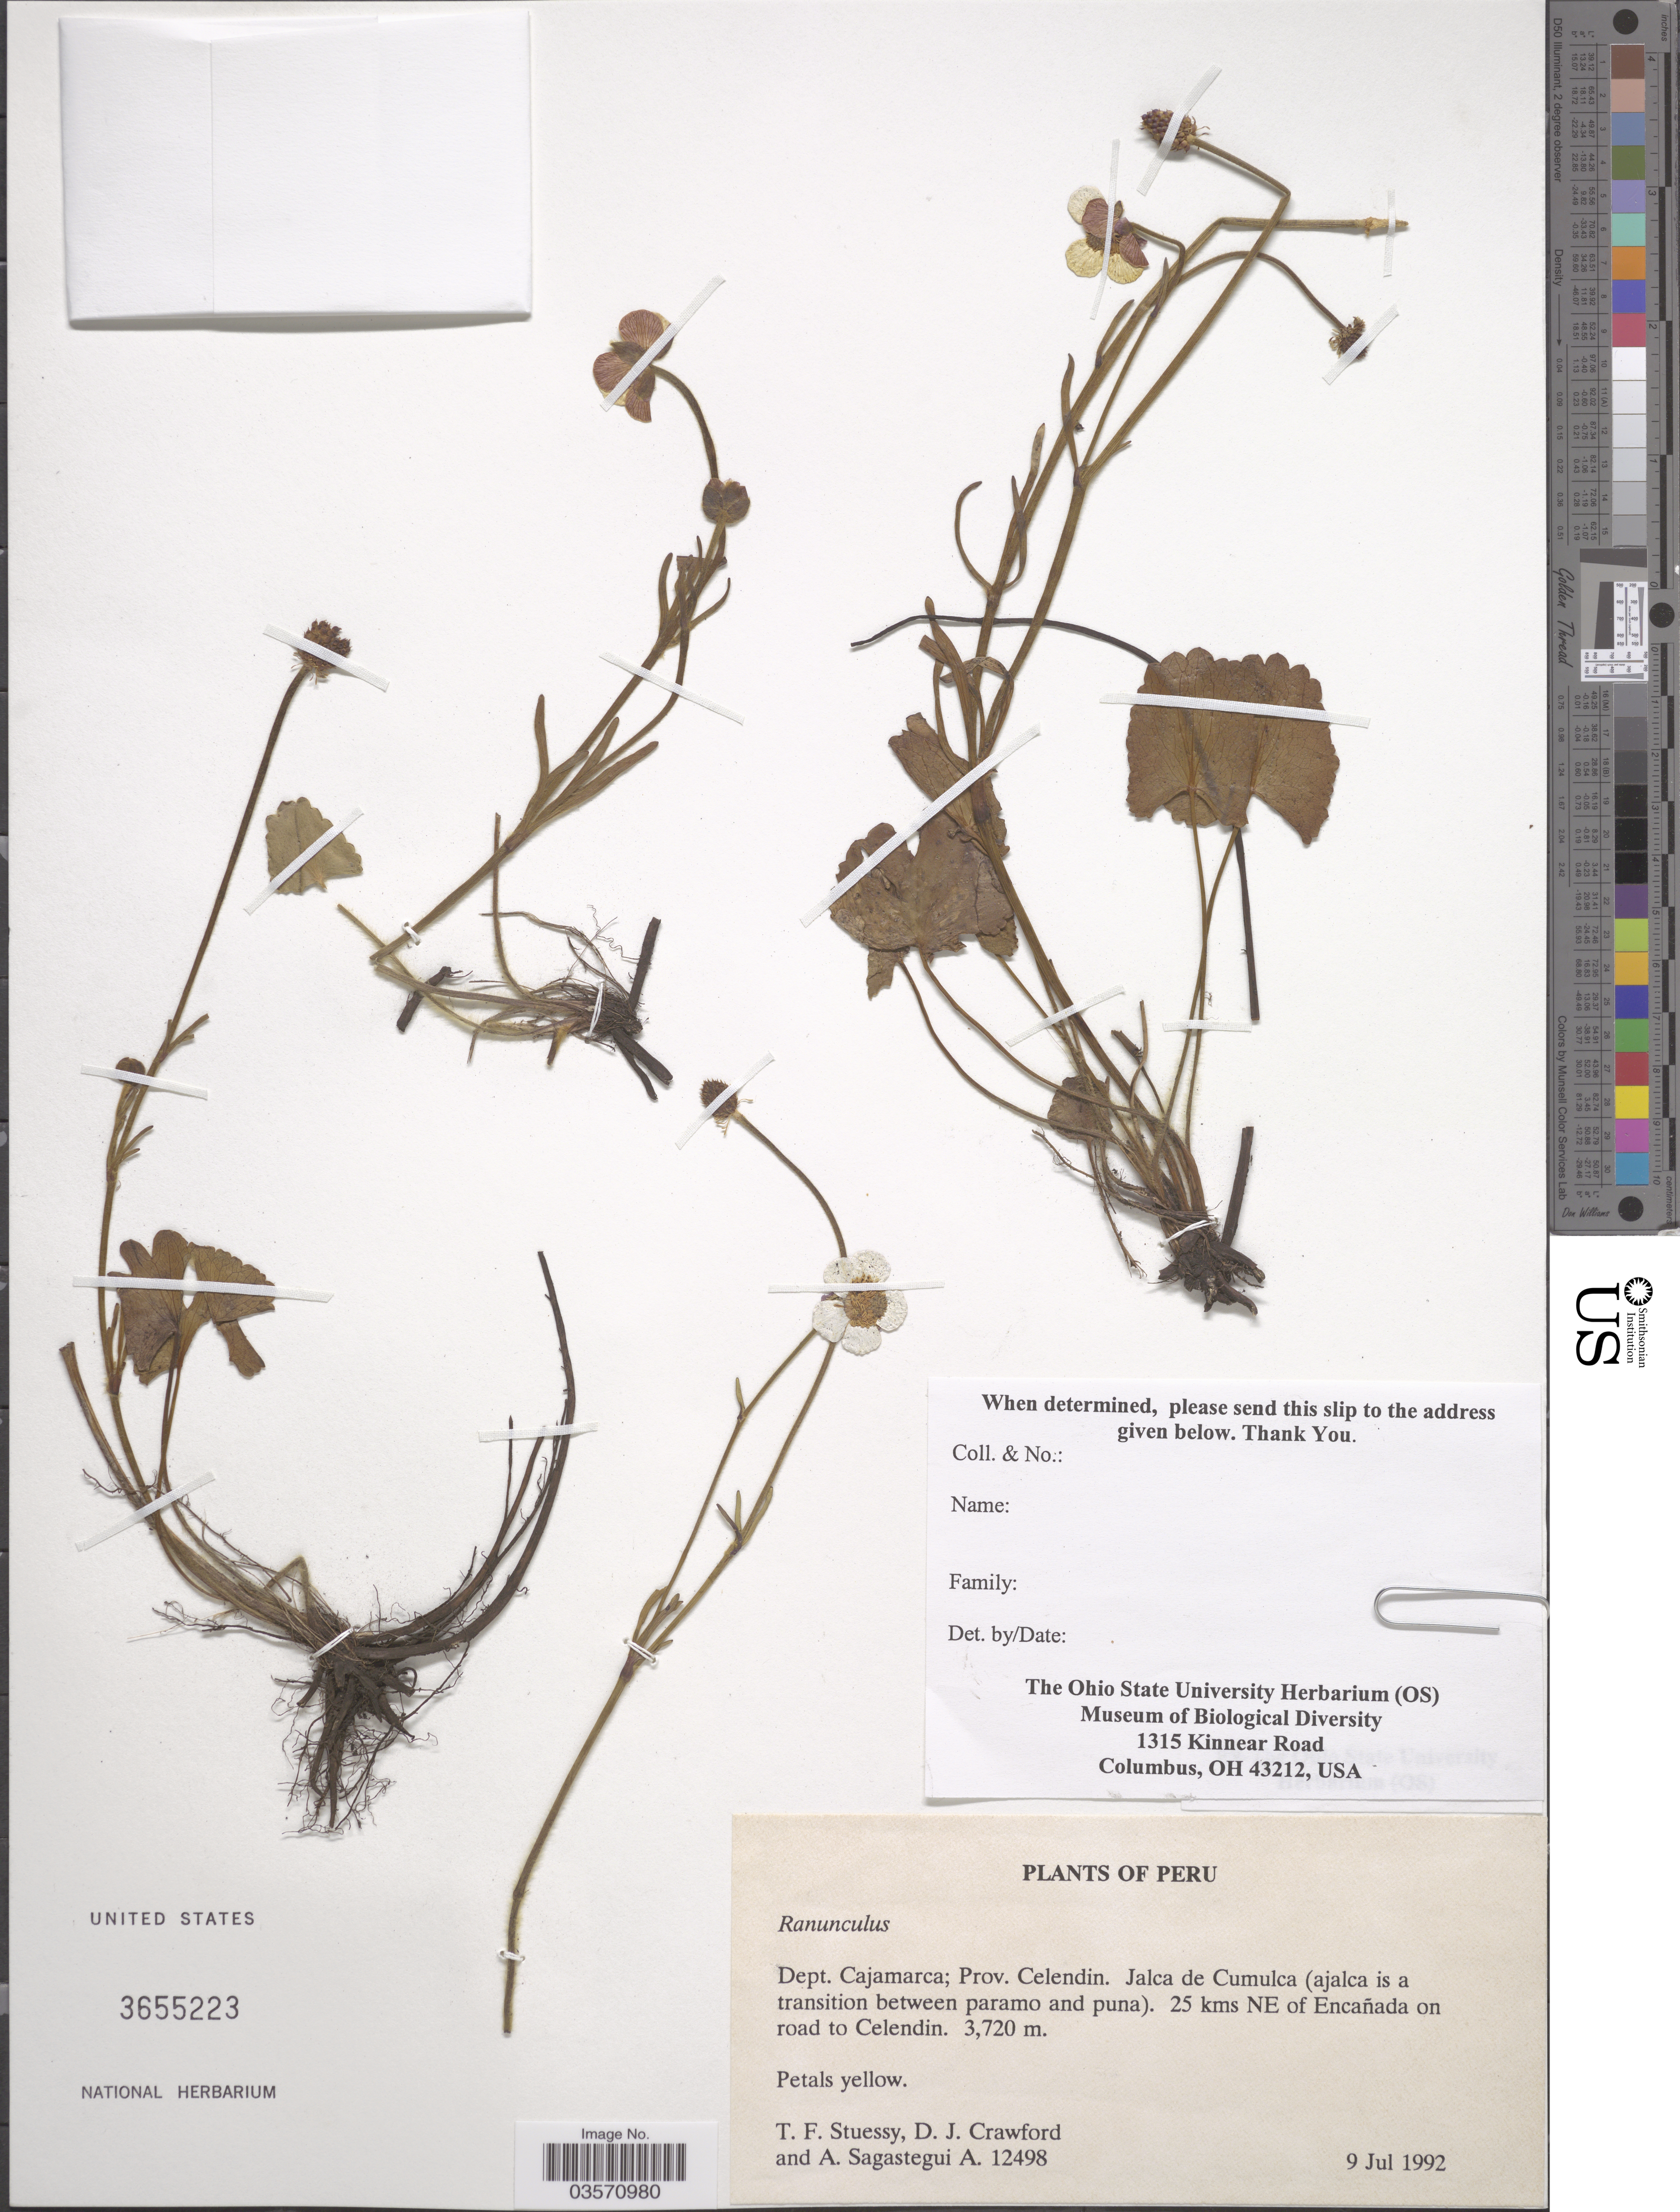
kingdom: Plantae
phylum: Tracheophyta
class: Magnoliopsida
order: Ranunculales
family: Ranunculaceae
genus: Ranunculus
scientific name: Ranunculus sp.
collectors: T. Stuessy, D. Crawford & A. Sagástegui A.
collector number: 12498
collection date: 1992-07-09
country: Peru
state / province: Cajamarca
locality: Dept. Cajamarca; Prov. Celendin. Jalca de Cumulca (ajalca is a transition between paramo and puna). 25 kms NE of Encañada on road to Celendin).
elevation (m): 3720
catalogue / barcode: US 3655223